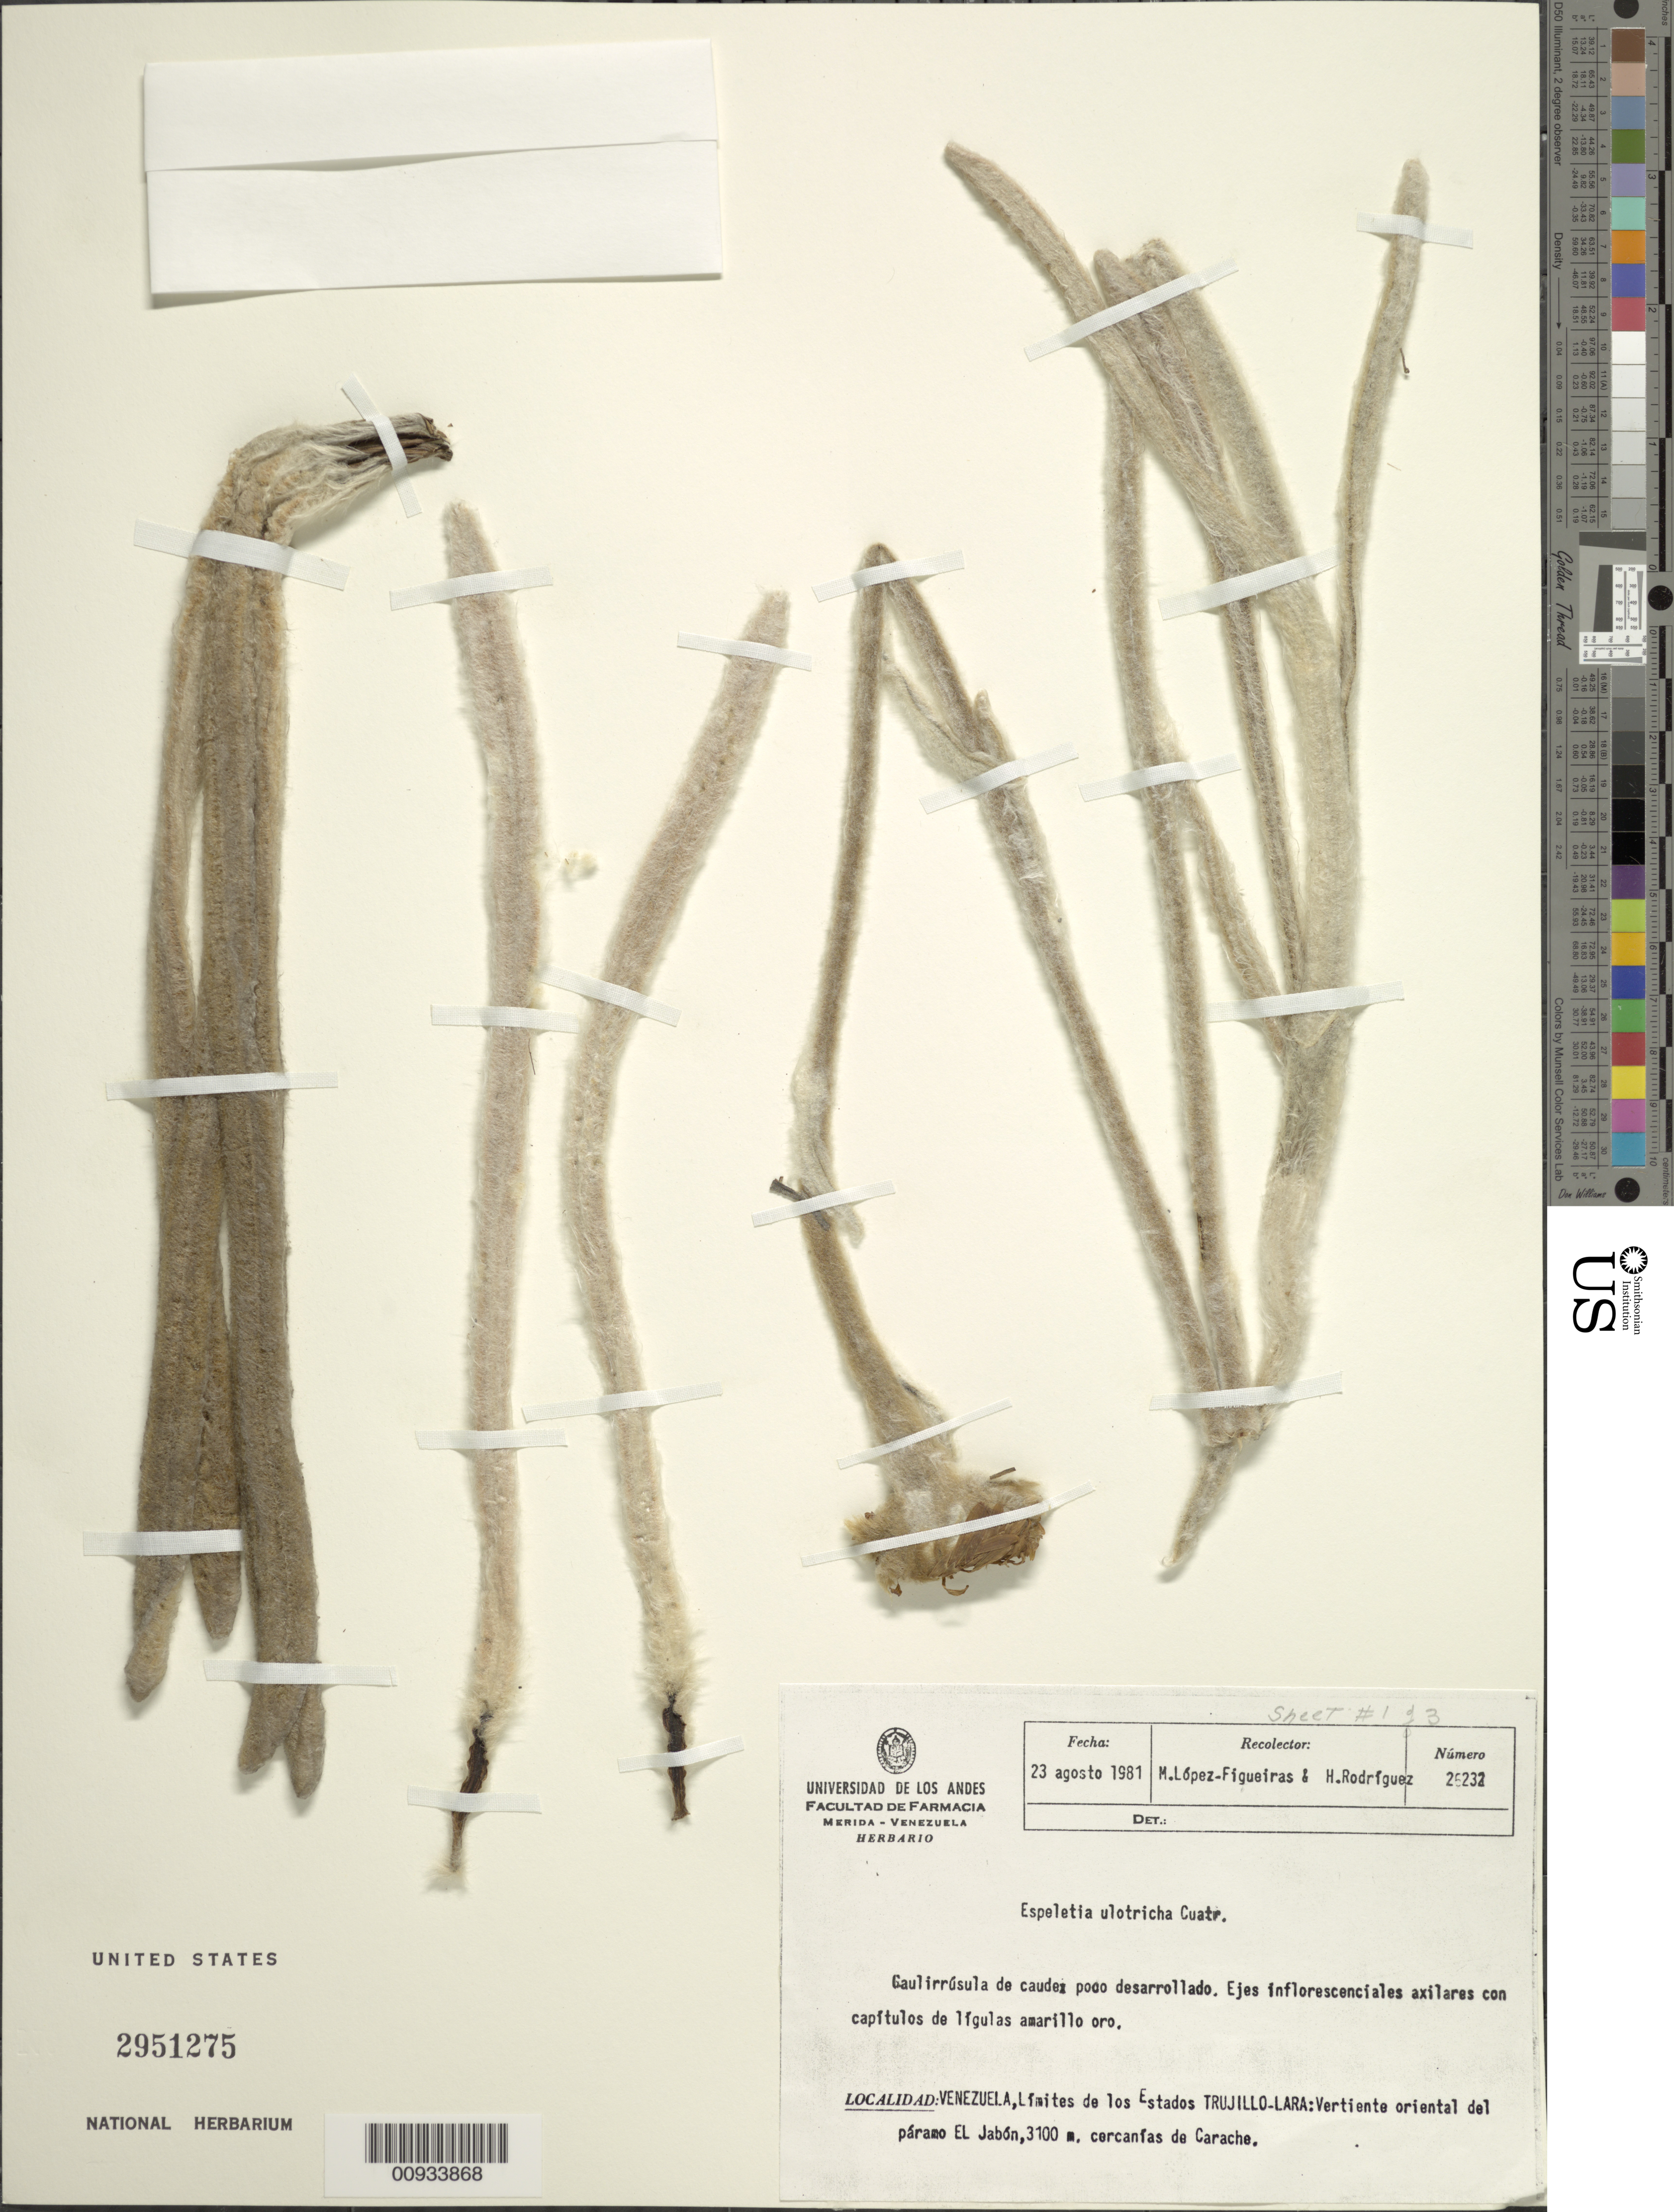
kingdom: Plantae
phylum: Tracheophyta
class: Magnoliopsida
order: Asterales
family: Asteraceae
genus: Espeletia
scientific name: Espeletia ulotricha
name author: Cuatrec.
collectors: M. López Figueiras & H. A. Rodriguez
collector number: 26232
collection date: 1981-08-23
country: Venezuela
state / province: Trujillo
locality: Páramo de Jabón. Límite de los estados Trujillo-Lara: vertiente oriental del P. de Jabón, cercanías de Carache.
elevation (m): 3100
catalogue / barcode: US 2951275